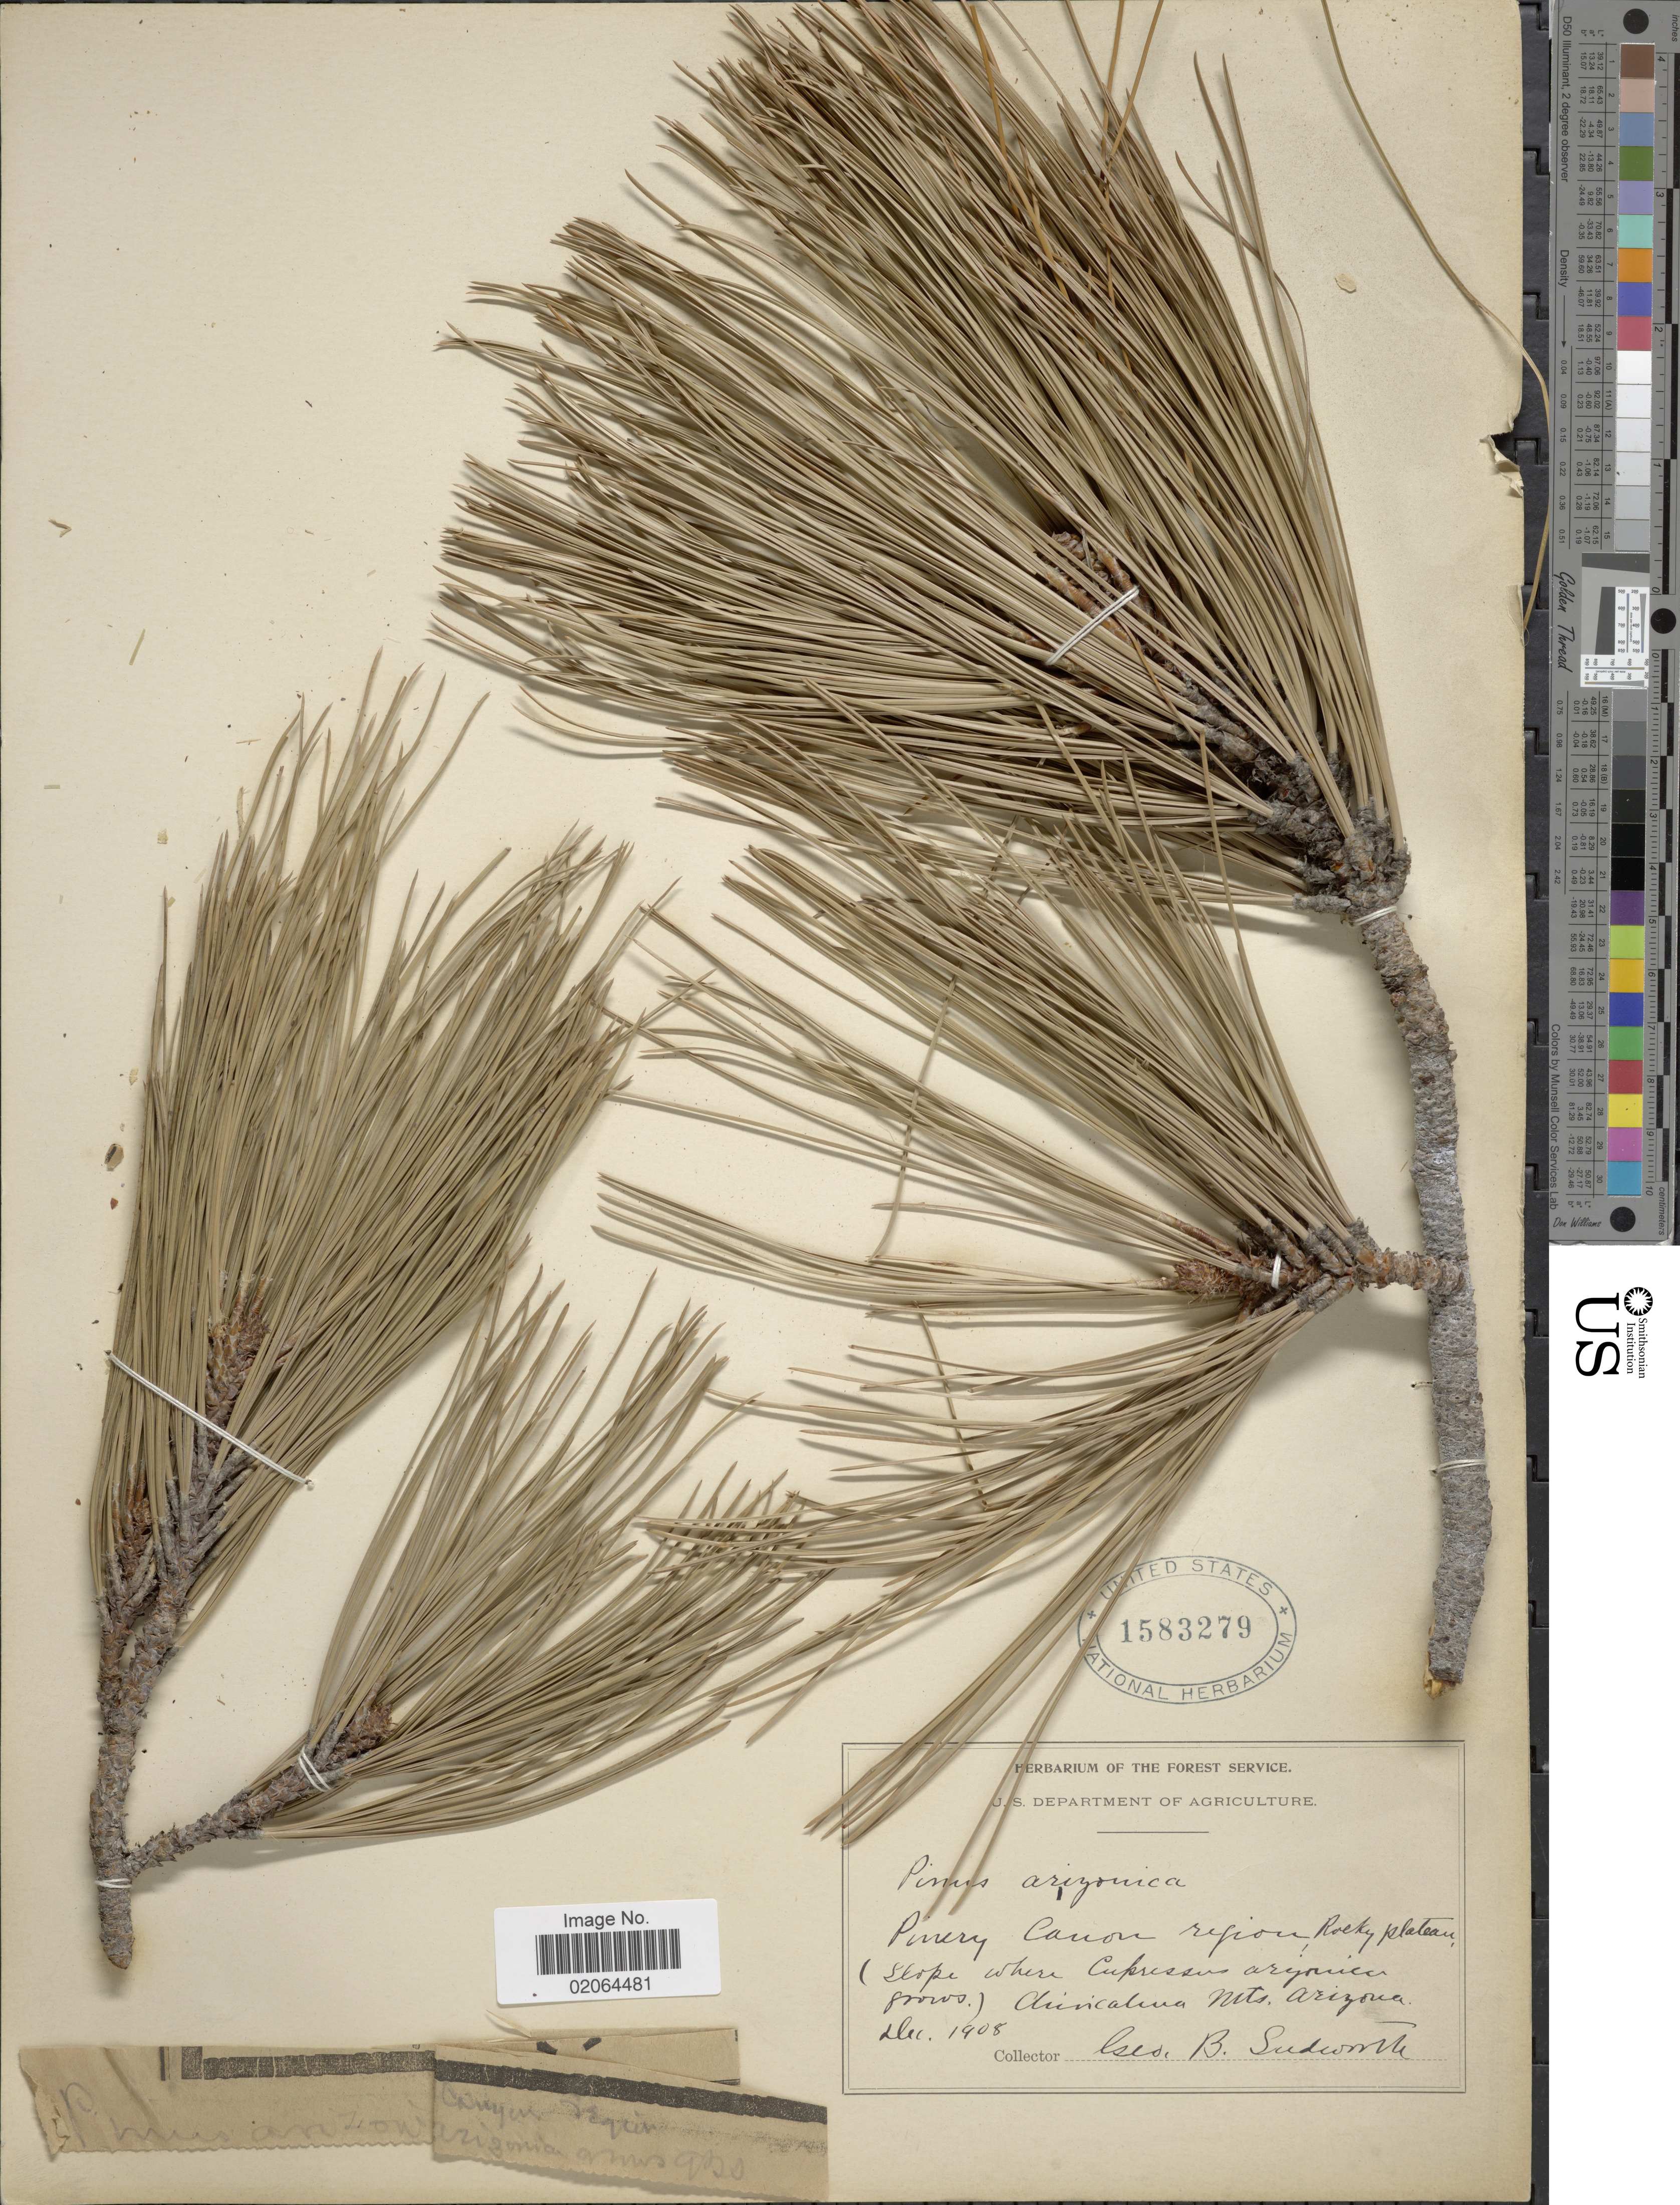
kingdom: Plantae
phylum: Tracheophyta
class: Pinopsida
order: Pinales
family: Pinaceae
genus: Pinus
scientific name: Pinus ponderosa var. arizonica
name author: (Engelm.) Shaw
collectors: G. B. Sudworth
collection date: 1908-12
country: United States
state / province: Arizona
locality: Pinery Canon Chiricahua Mts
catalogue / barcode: US 1583279